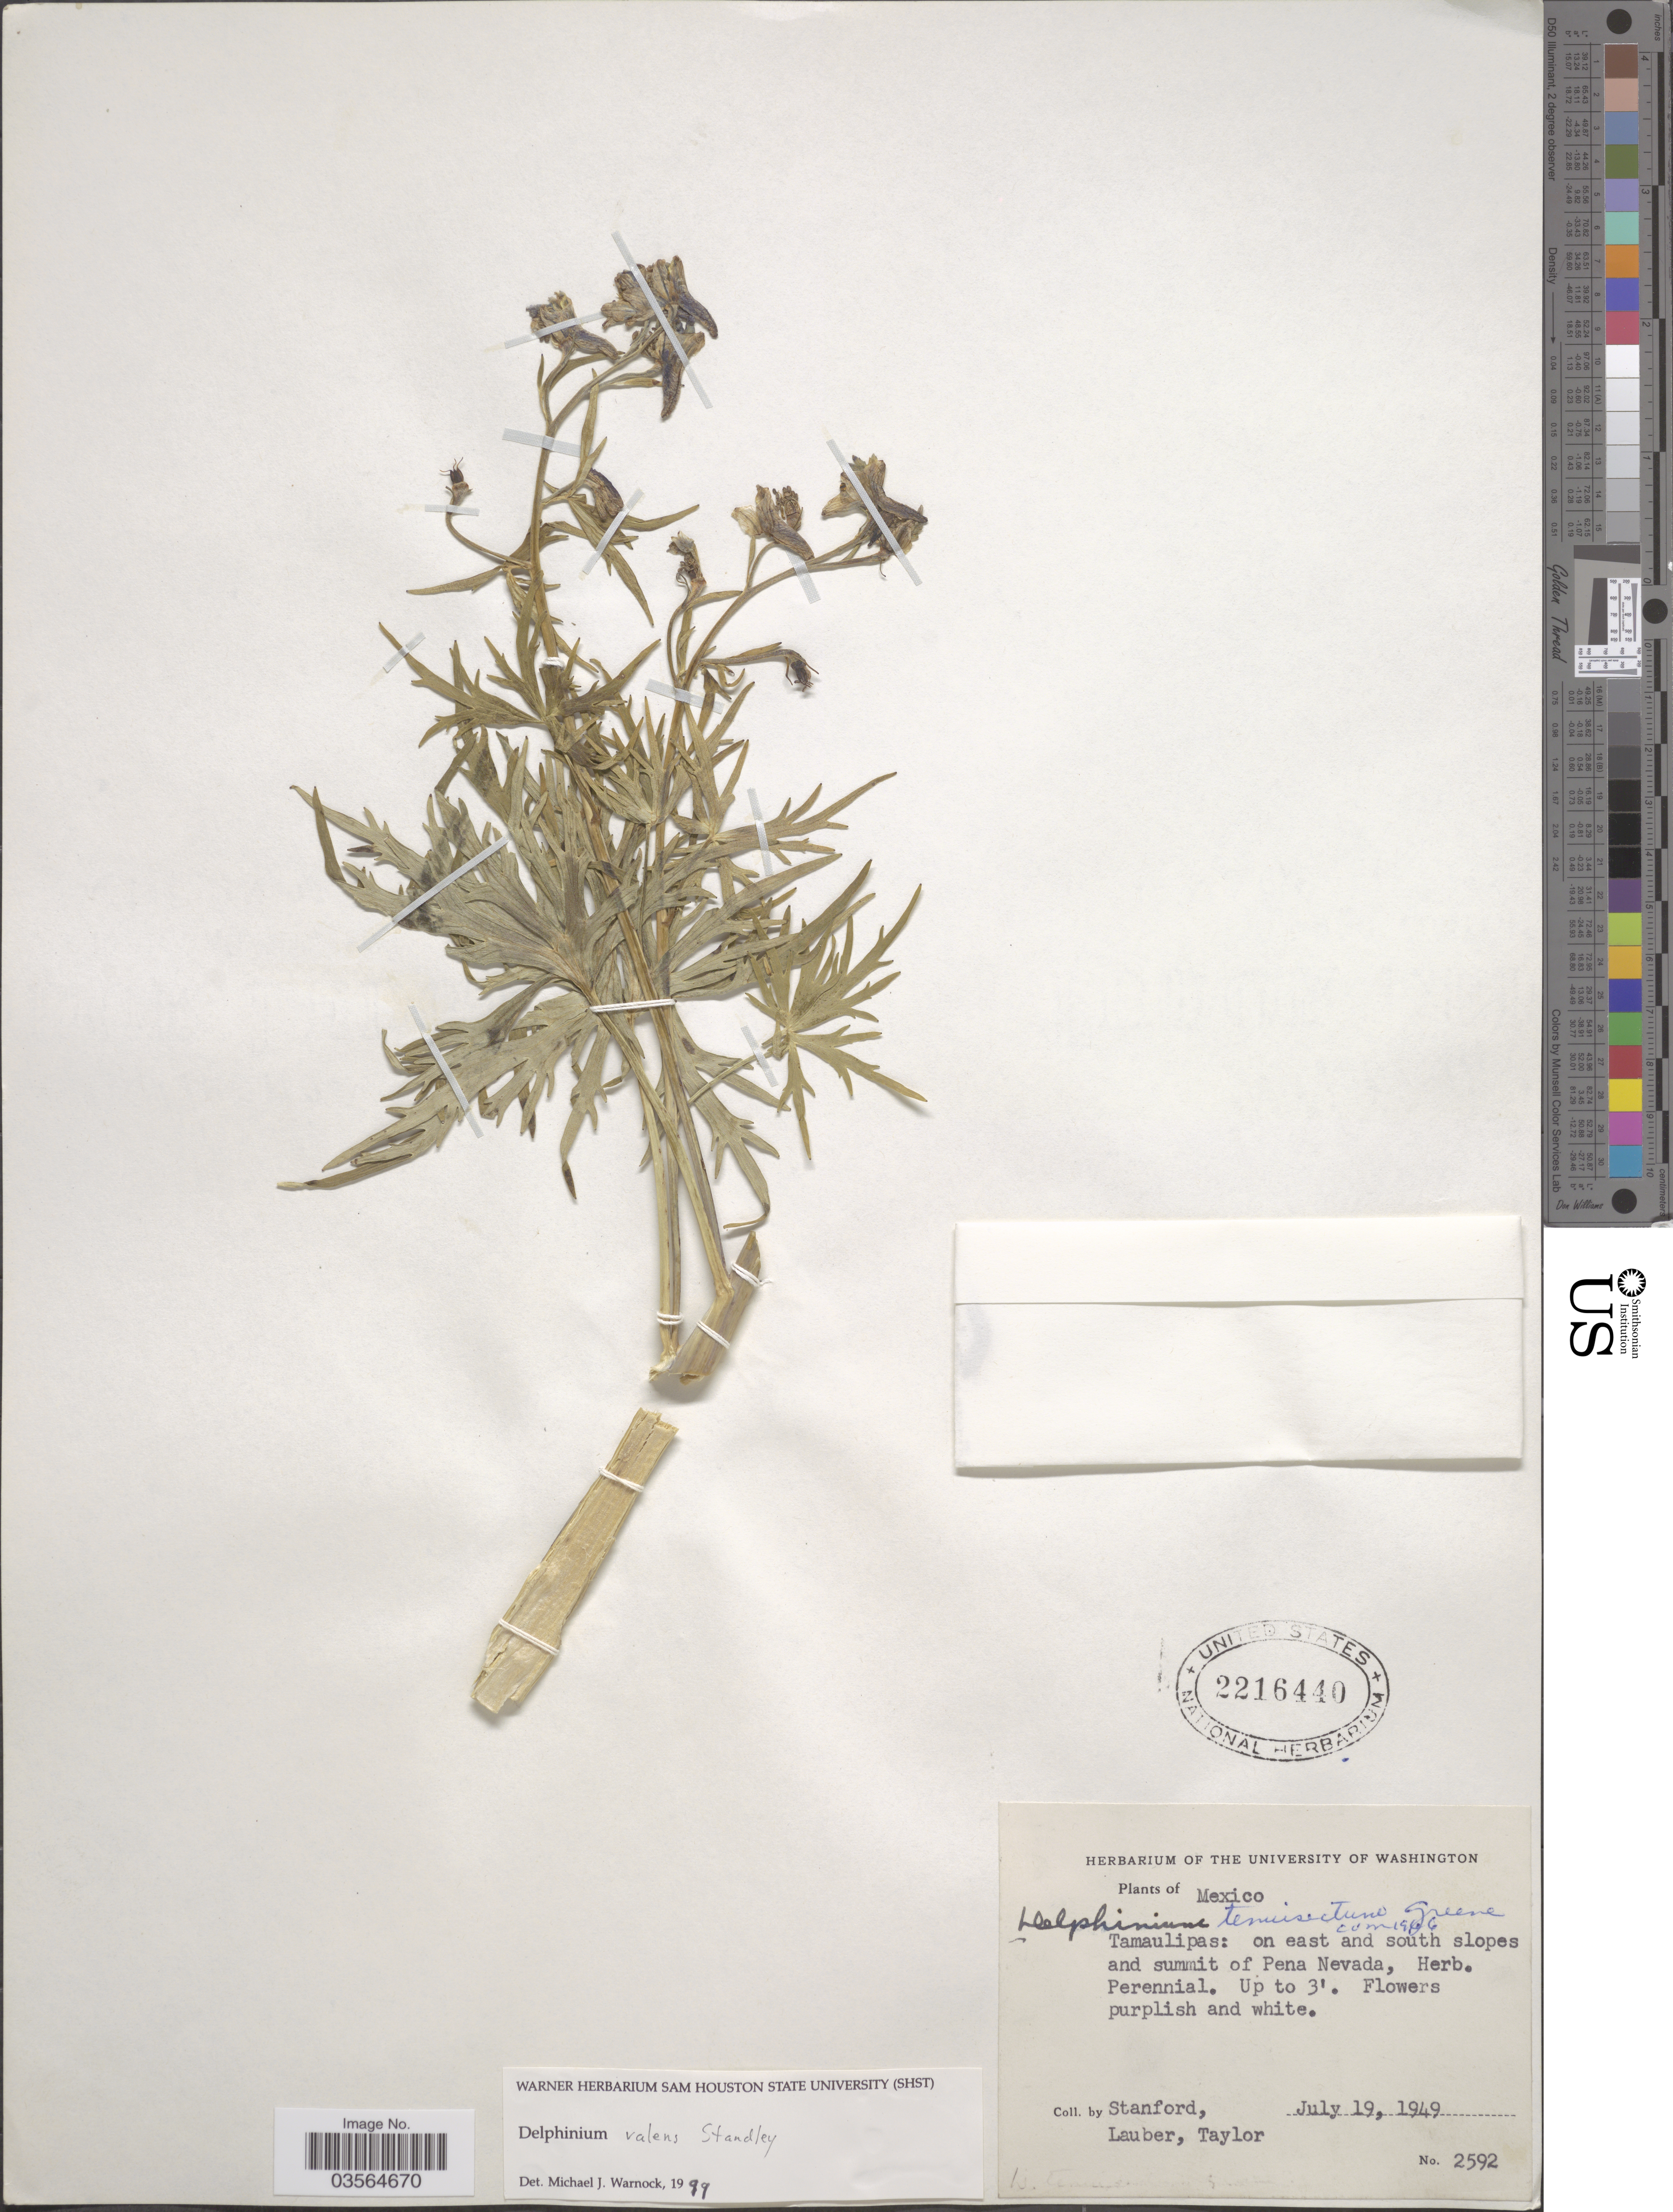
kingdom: Plantae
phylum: Tracheophyta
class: Magnoliopsida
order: Ranunculales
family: Ranunculaceae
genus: Delphinium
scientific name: Delphinium valens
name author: Standl.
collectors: -. Stanford, Lauber, -- & -- Taylor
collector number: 2592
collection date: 1949-07-19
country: Mexico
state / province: Tamaulipas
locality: On east and south slopes and summit of Pena Nevada.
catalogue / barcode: US 2216440